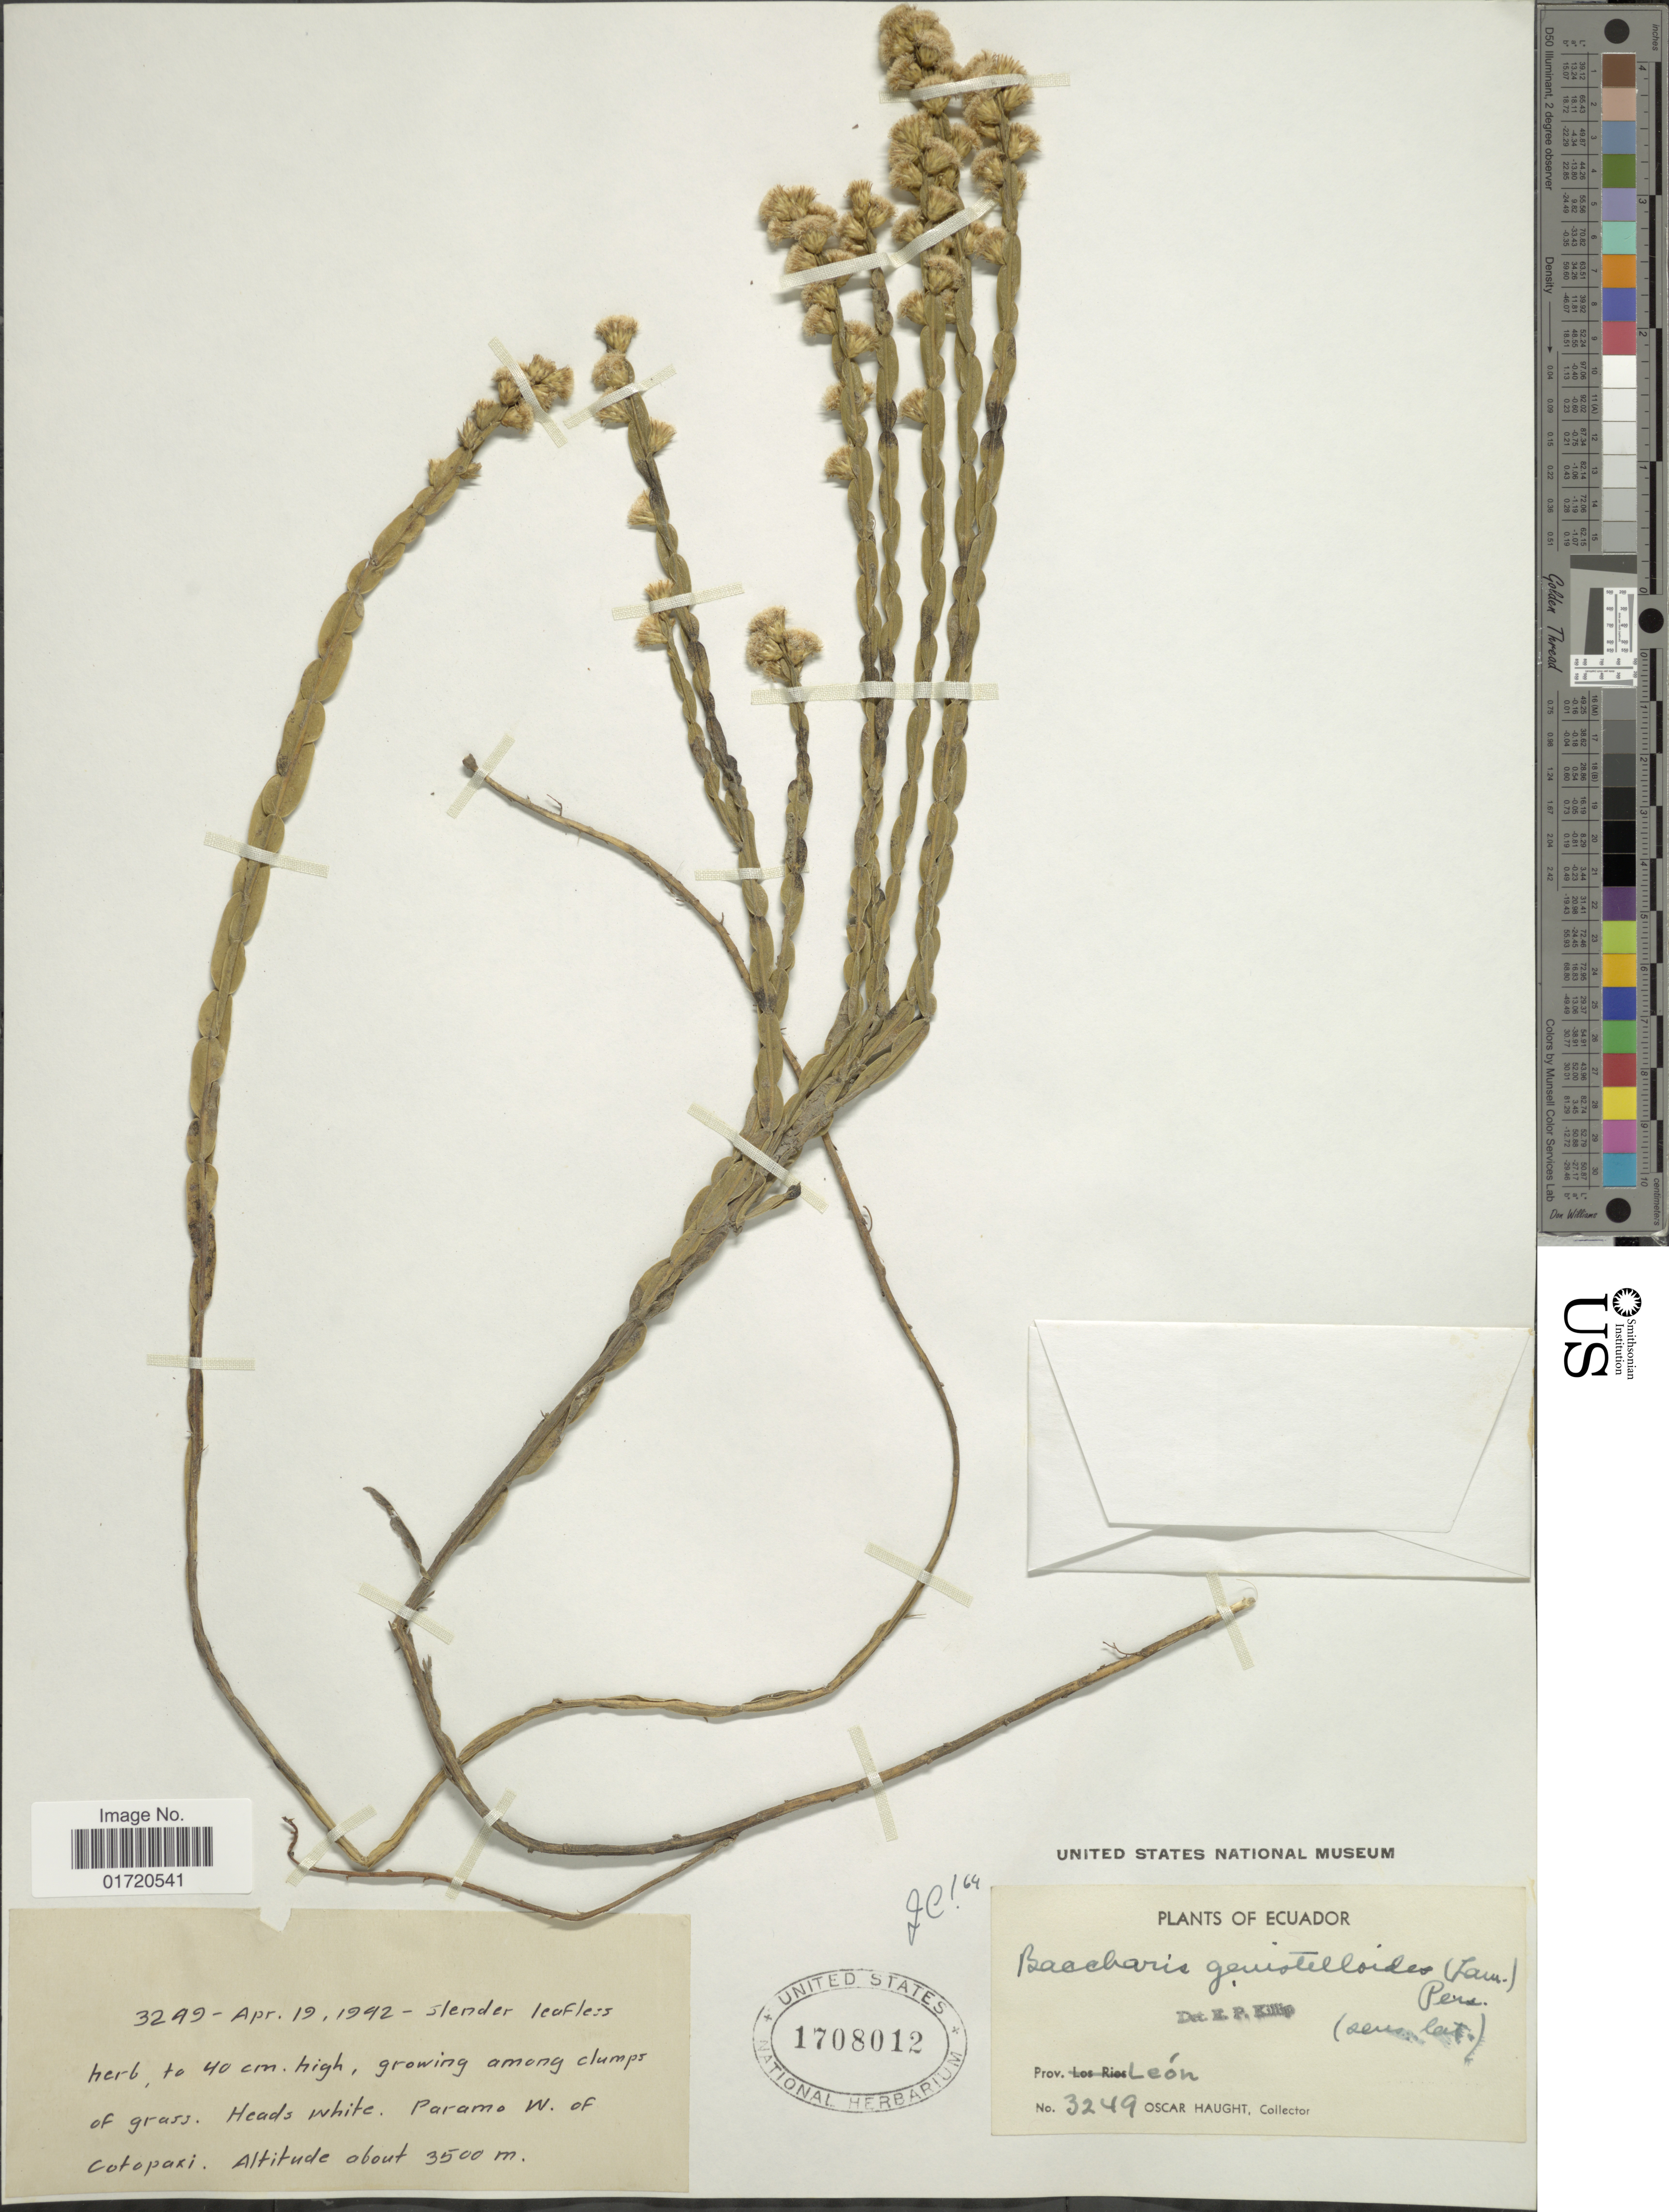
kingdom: Plantae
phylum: Tracheophyta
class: Magnoliopsida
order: Asterales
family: Asteraceae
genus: Baccharis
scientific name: Baccharis genistelloides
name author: (Lam.) Pers.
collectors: O. L. Haught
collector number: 3249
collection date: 1942-04-19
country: Ecuador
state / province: Cotopaxi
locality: Prov. León. Paramo W. of Cotopaxi.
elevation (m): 3500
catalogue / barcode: US 1708012